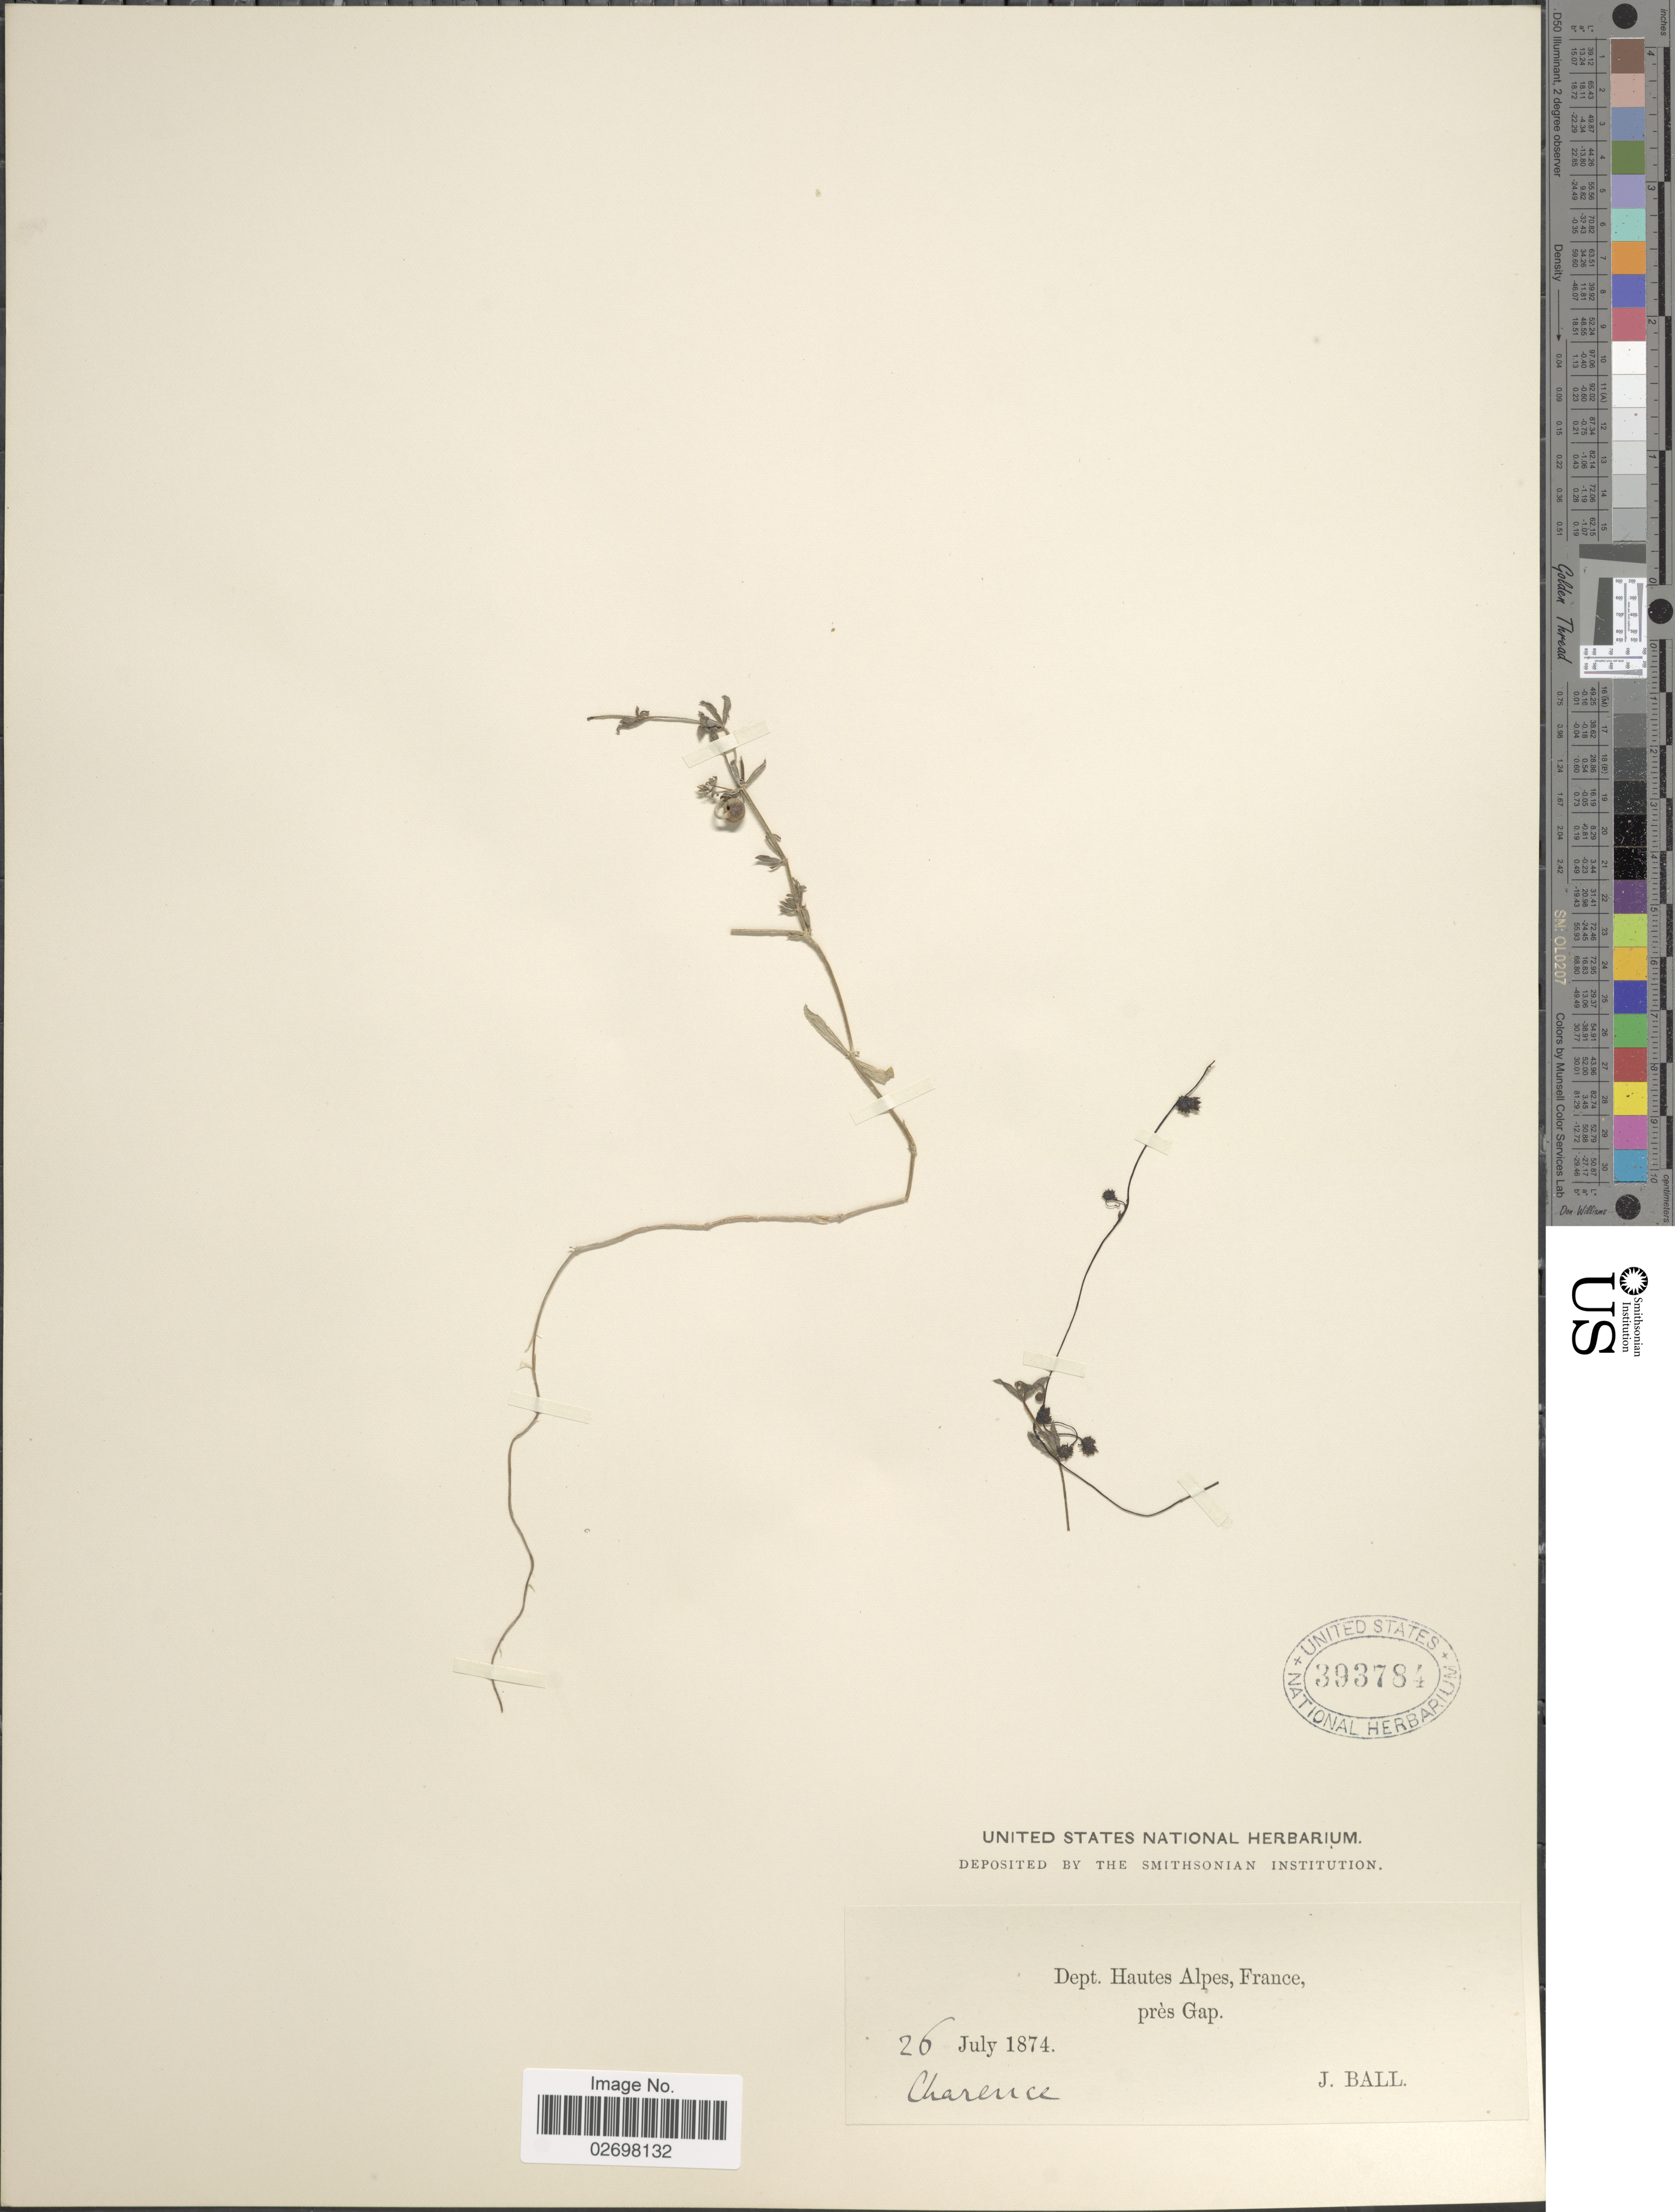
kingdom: Plantae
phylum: Tracheophyta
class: Magnoliopsida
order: Gentianales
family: Rubiaceae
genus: Galium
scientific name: Galium sp.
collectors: J. Ball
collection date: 1874-07-26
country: France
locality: Dept. Hautes Alpes, près Gap, Clarence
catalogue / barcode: US 393784